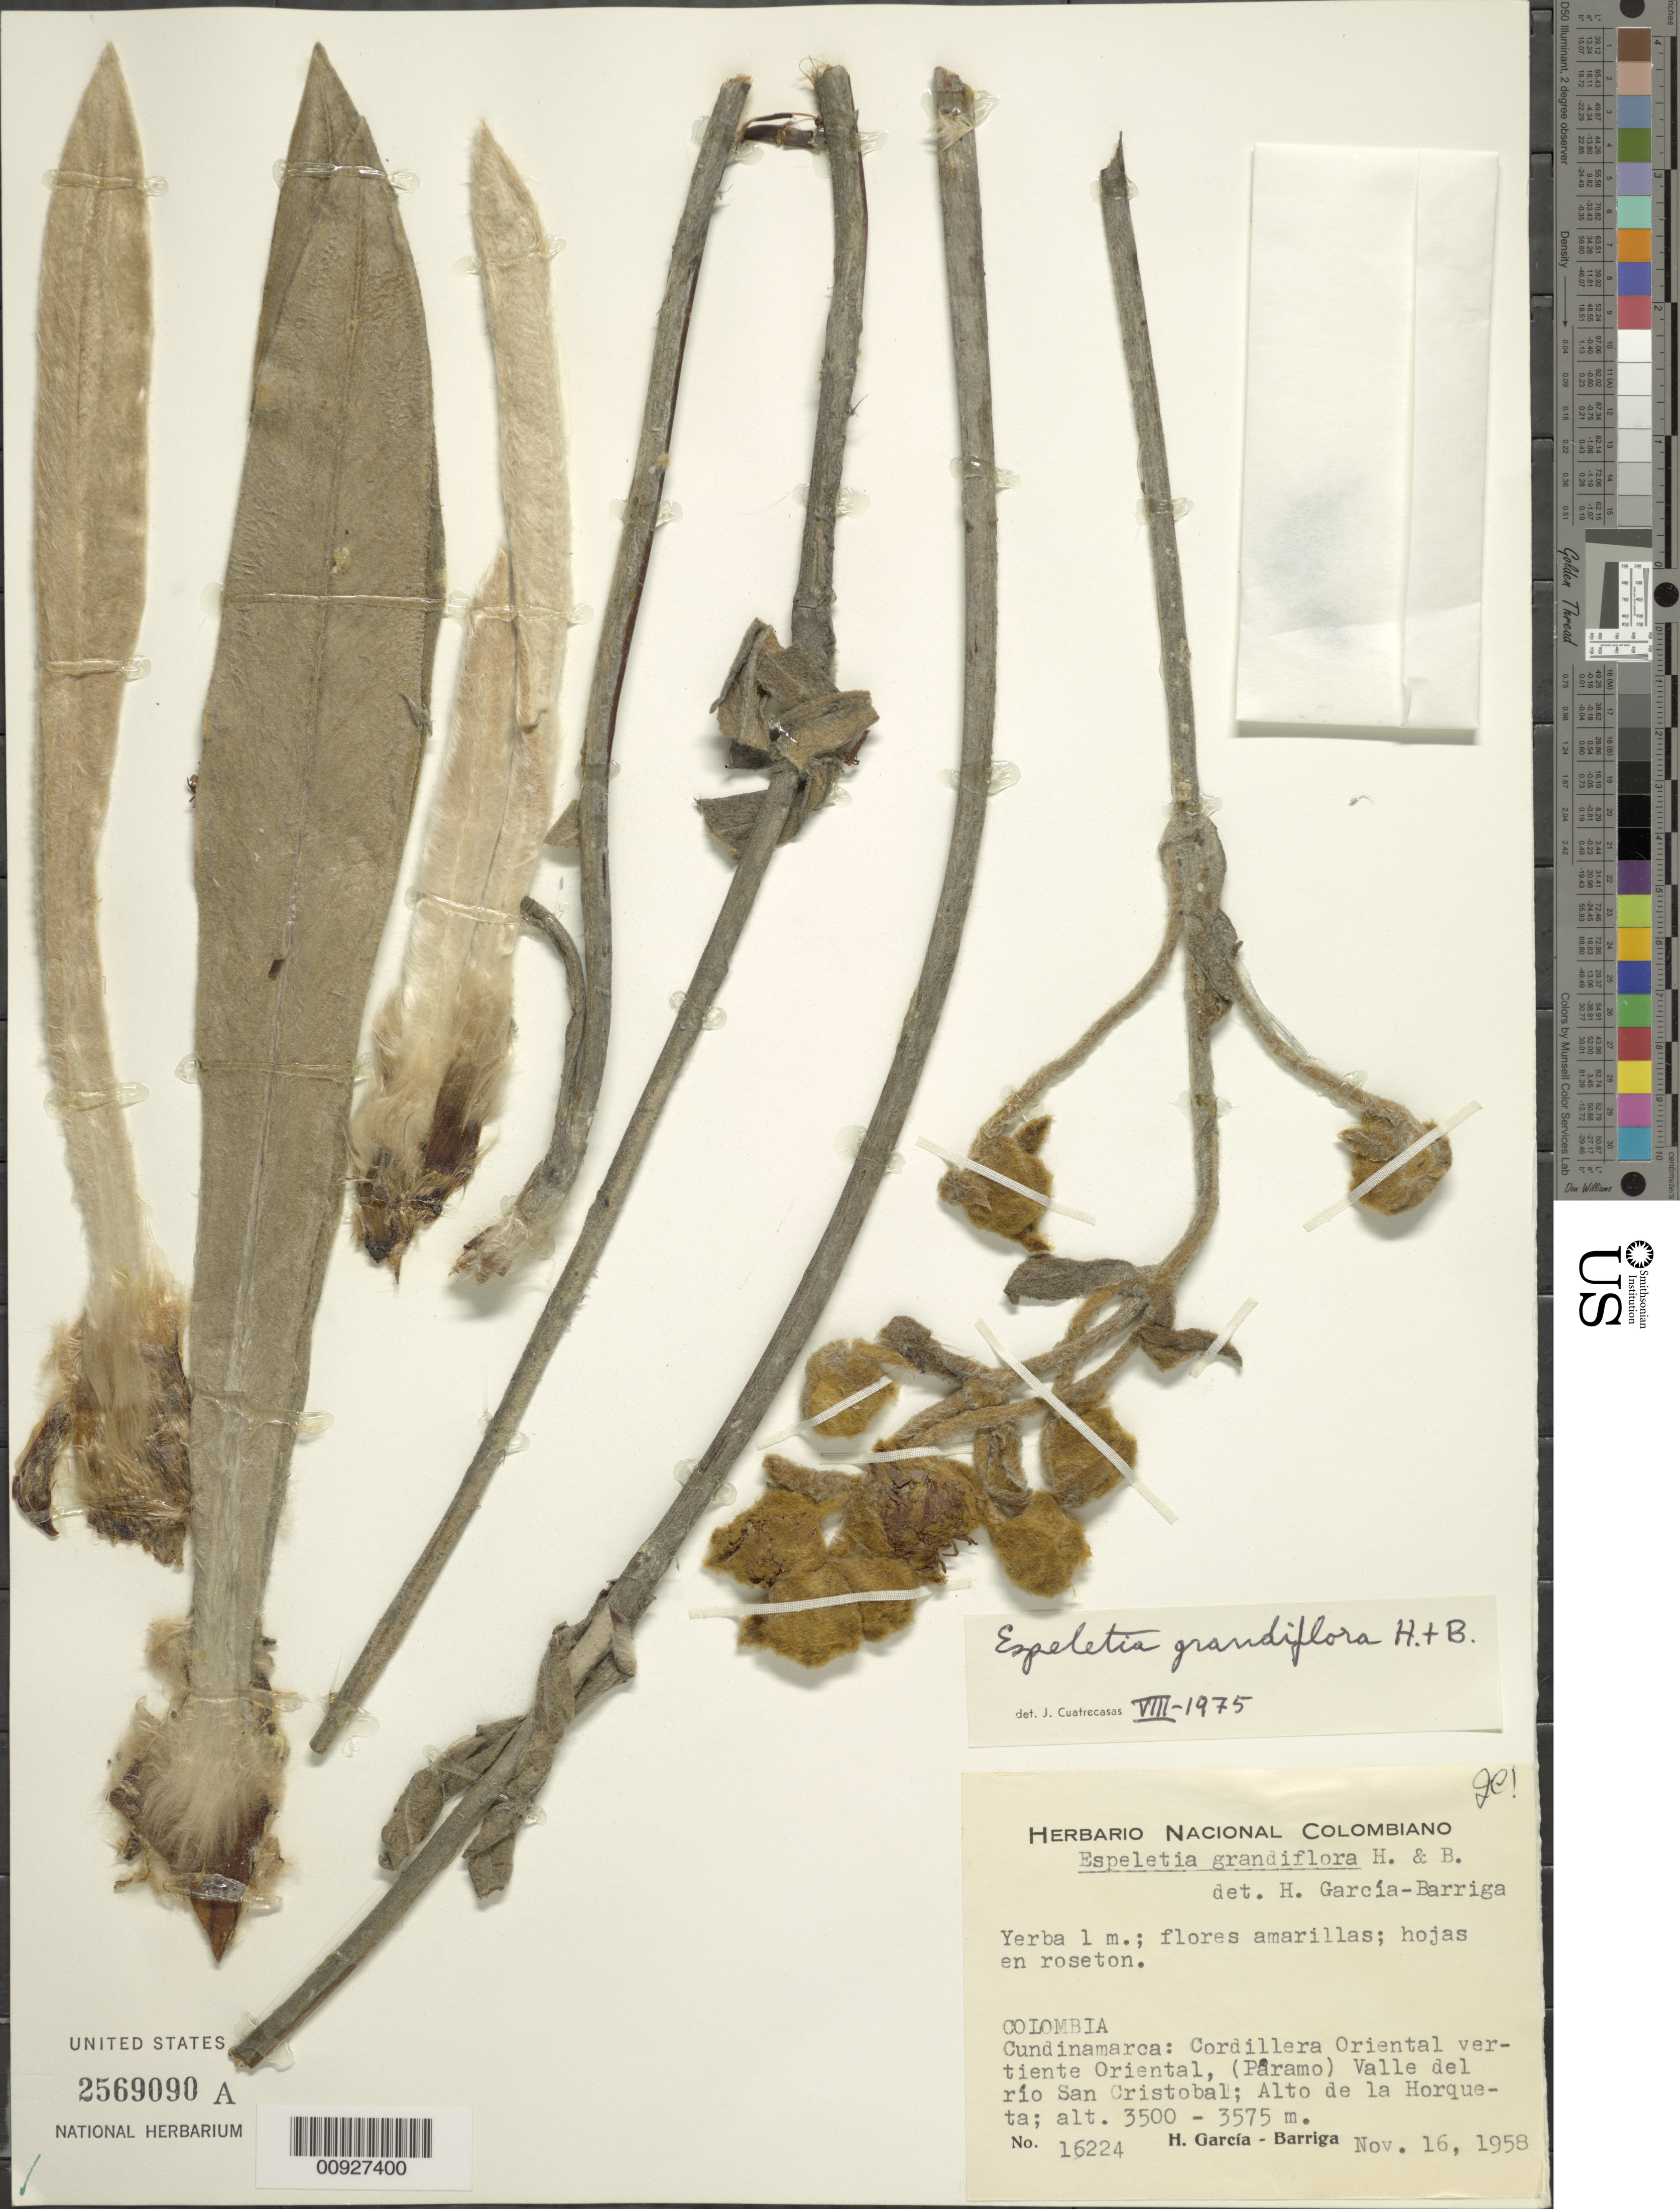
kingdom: Plantae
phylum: Tracheophyta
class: Magnoliopsida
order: Asterales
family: Asteraceae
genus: Espeletia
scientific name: Espeletia grandiflora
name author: Humb. & Bonpl.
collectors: H. García Barriga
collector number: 16224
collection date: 1958-11-16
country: Colombia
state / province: Cundinamarca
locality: Cordillera Oriental, vertiente Oriental, (Páramo) Valle del río San Cristóbal; Alto de la Horqueta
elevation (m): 3500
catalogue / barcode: US 2569090A